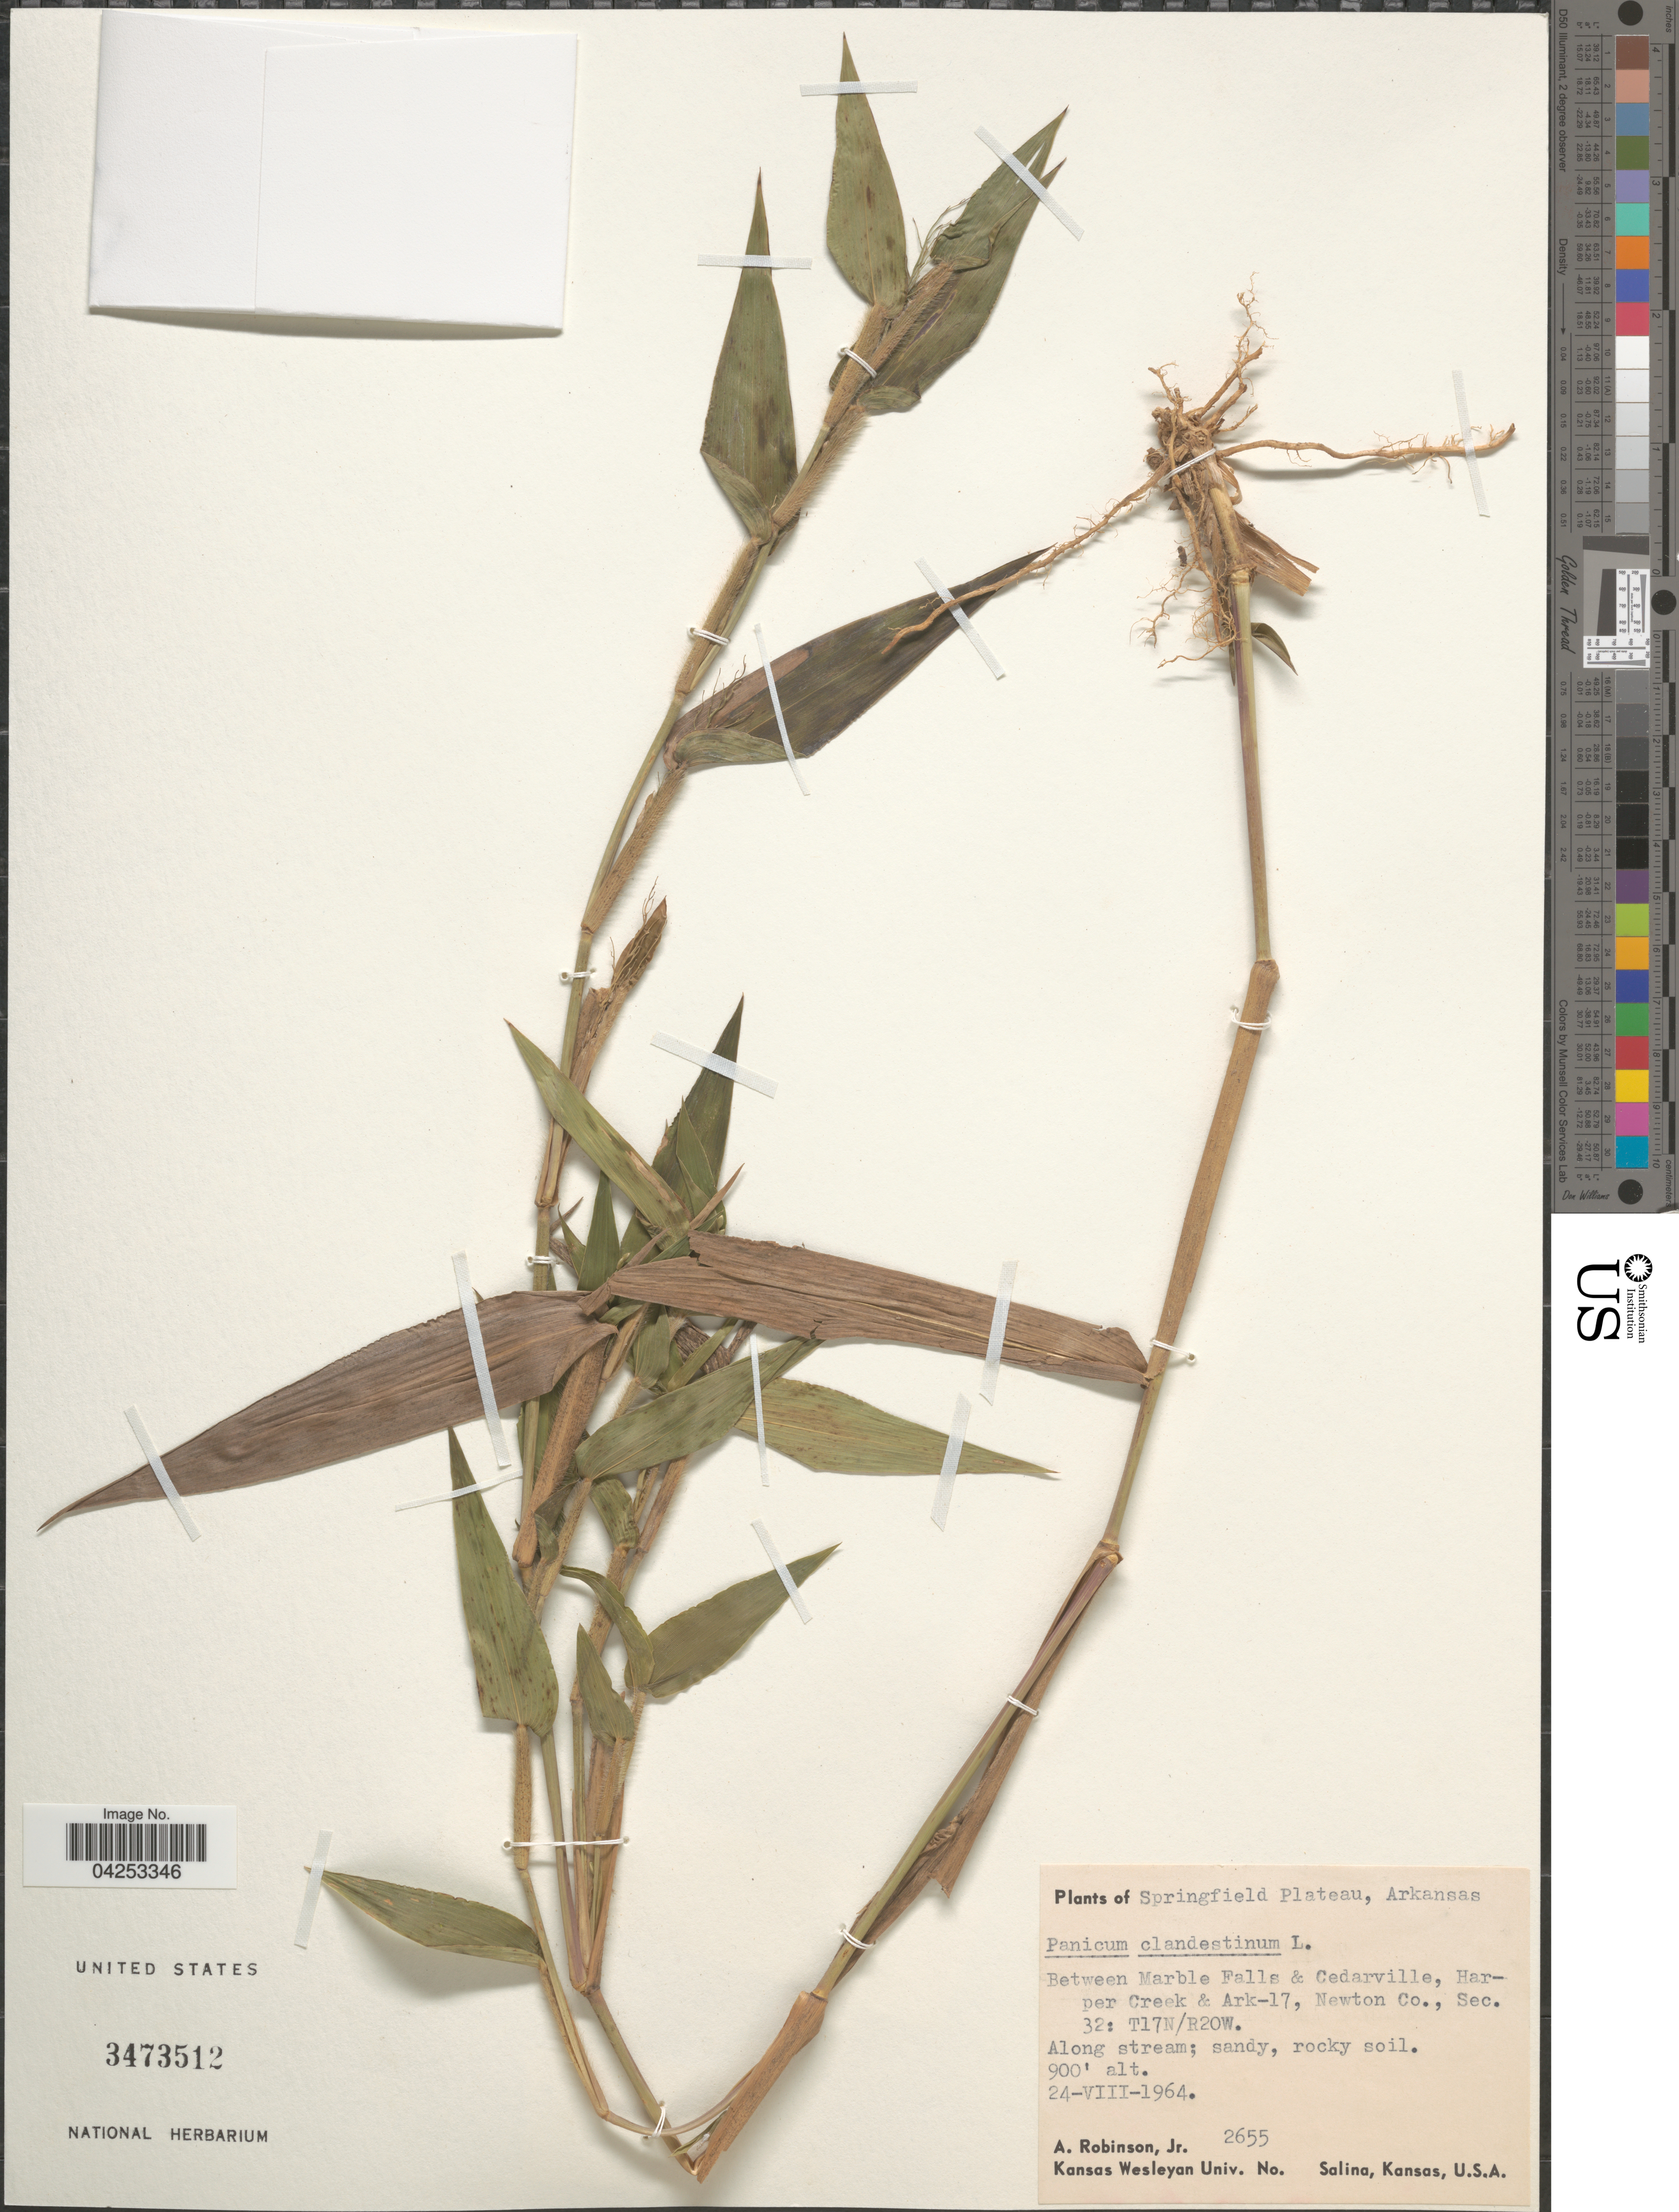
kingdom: Plantae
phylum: Tracheophyta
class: Liliopsida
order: Poales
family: Poaceae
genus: Dichanthelium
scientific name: Dichanthelium clandestinum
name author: (L.) Gould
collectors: A. Robinson Jr.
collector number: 2655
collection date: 1964-08-24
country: United States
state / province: Arkansas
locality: Springfield Plateau. Between Marble Falls & Cedarville, Harper Creek & Ark-17, Newton Co., Sec. 32: T17N/R20W.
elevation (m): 274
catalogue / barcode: US 3473512